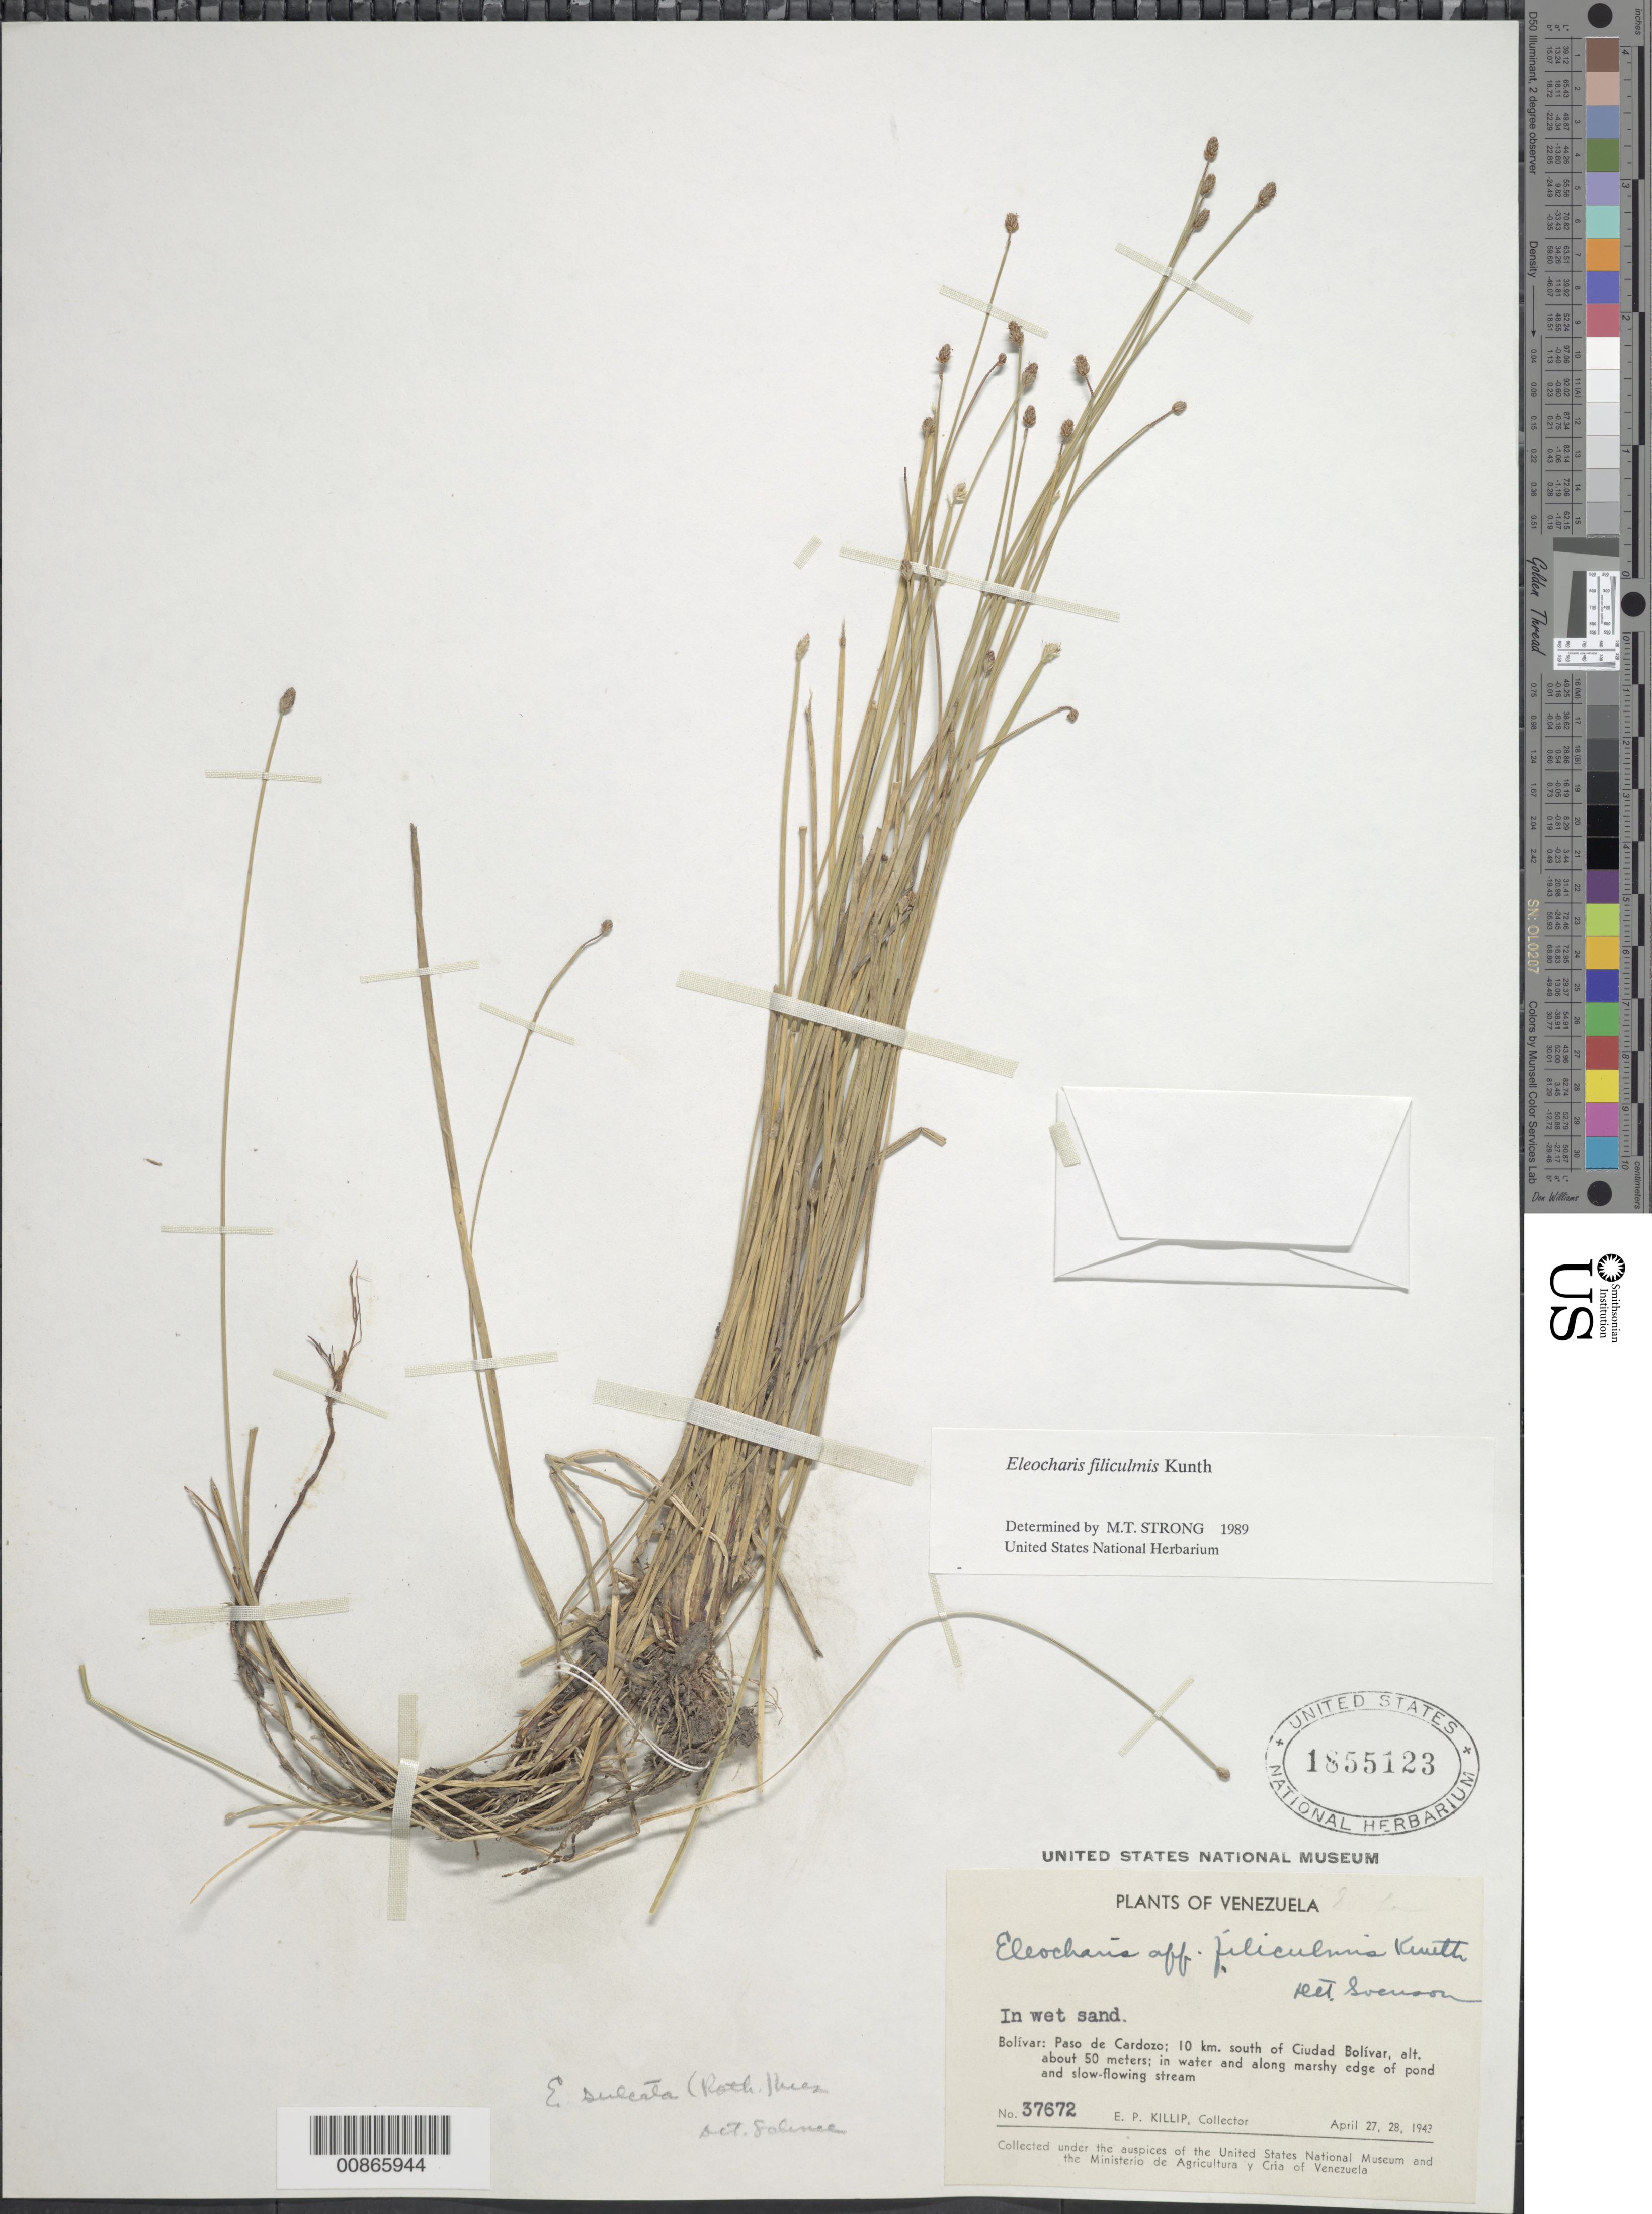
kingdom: Plantae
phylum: Tracheophyta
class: Liliopsida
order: Poales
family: Cyperaceae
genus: Eleocharis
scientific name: Eleocharis filiculmis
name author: Kunth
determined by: Strong, M. T., (US), Smithsonian Institution - National Museum of Natural History (UNITED STATES)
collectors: E. P. Killip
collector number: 37672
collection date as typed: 27-Apr-43 to 28-Apr-43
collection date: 1943-04-27/1943-04-28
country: Venezuela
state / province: Bolívar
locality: Paso de Cardozo; 10 km south of Ciudad Bolívar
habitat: In water and along marshy edge of pond and slow-flowing stream; in wet sand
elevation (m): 50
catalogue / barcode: US 1855123